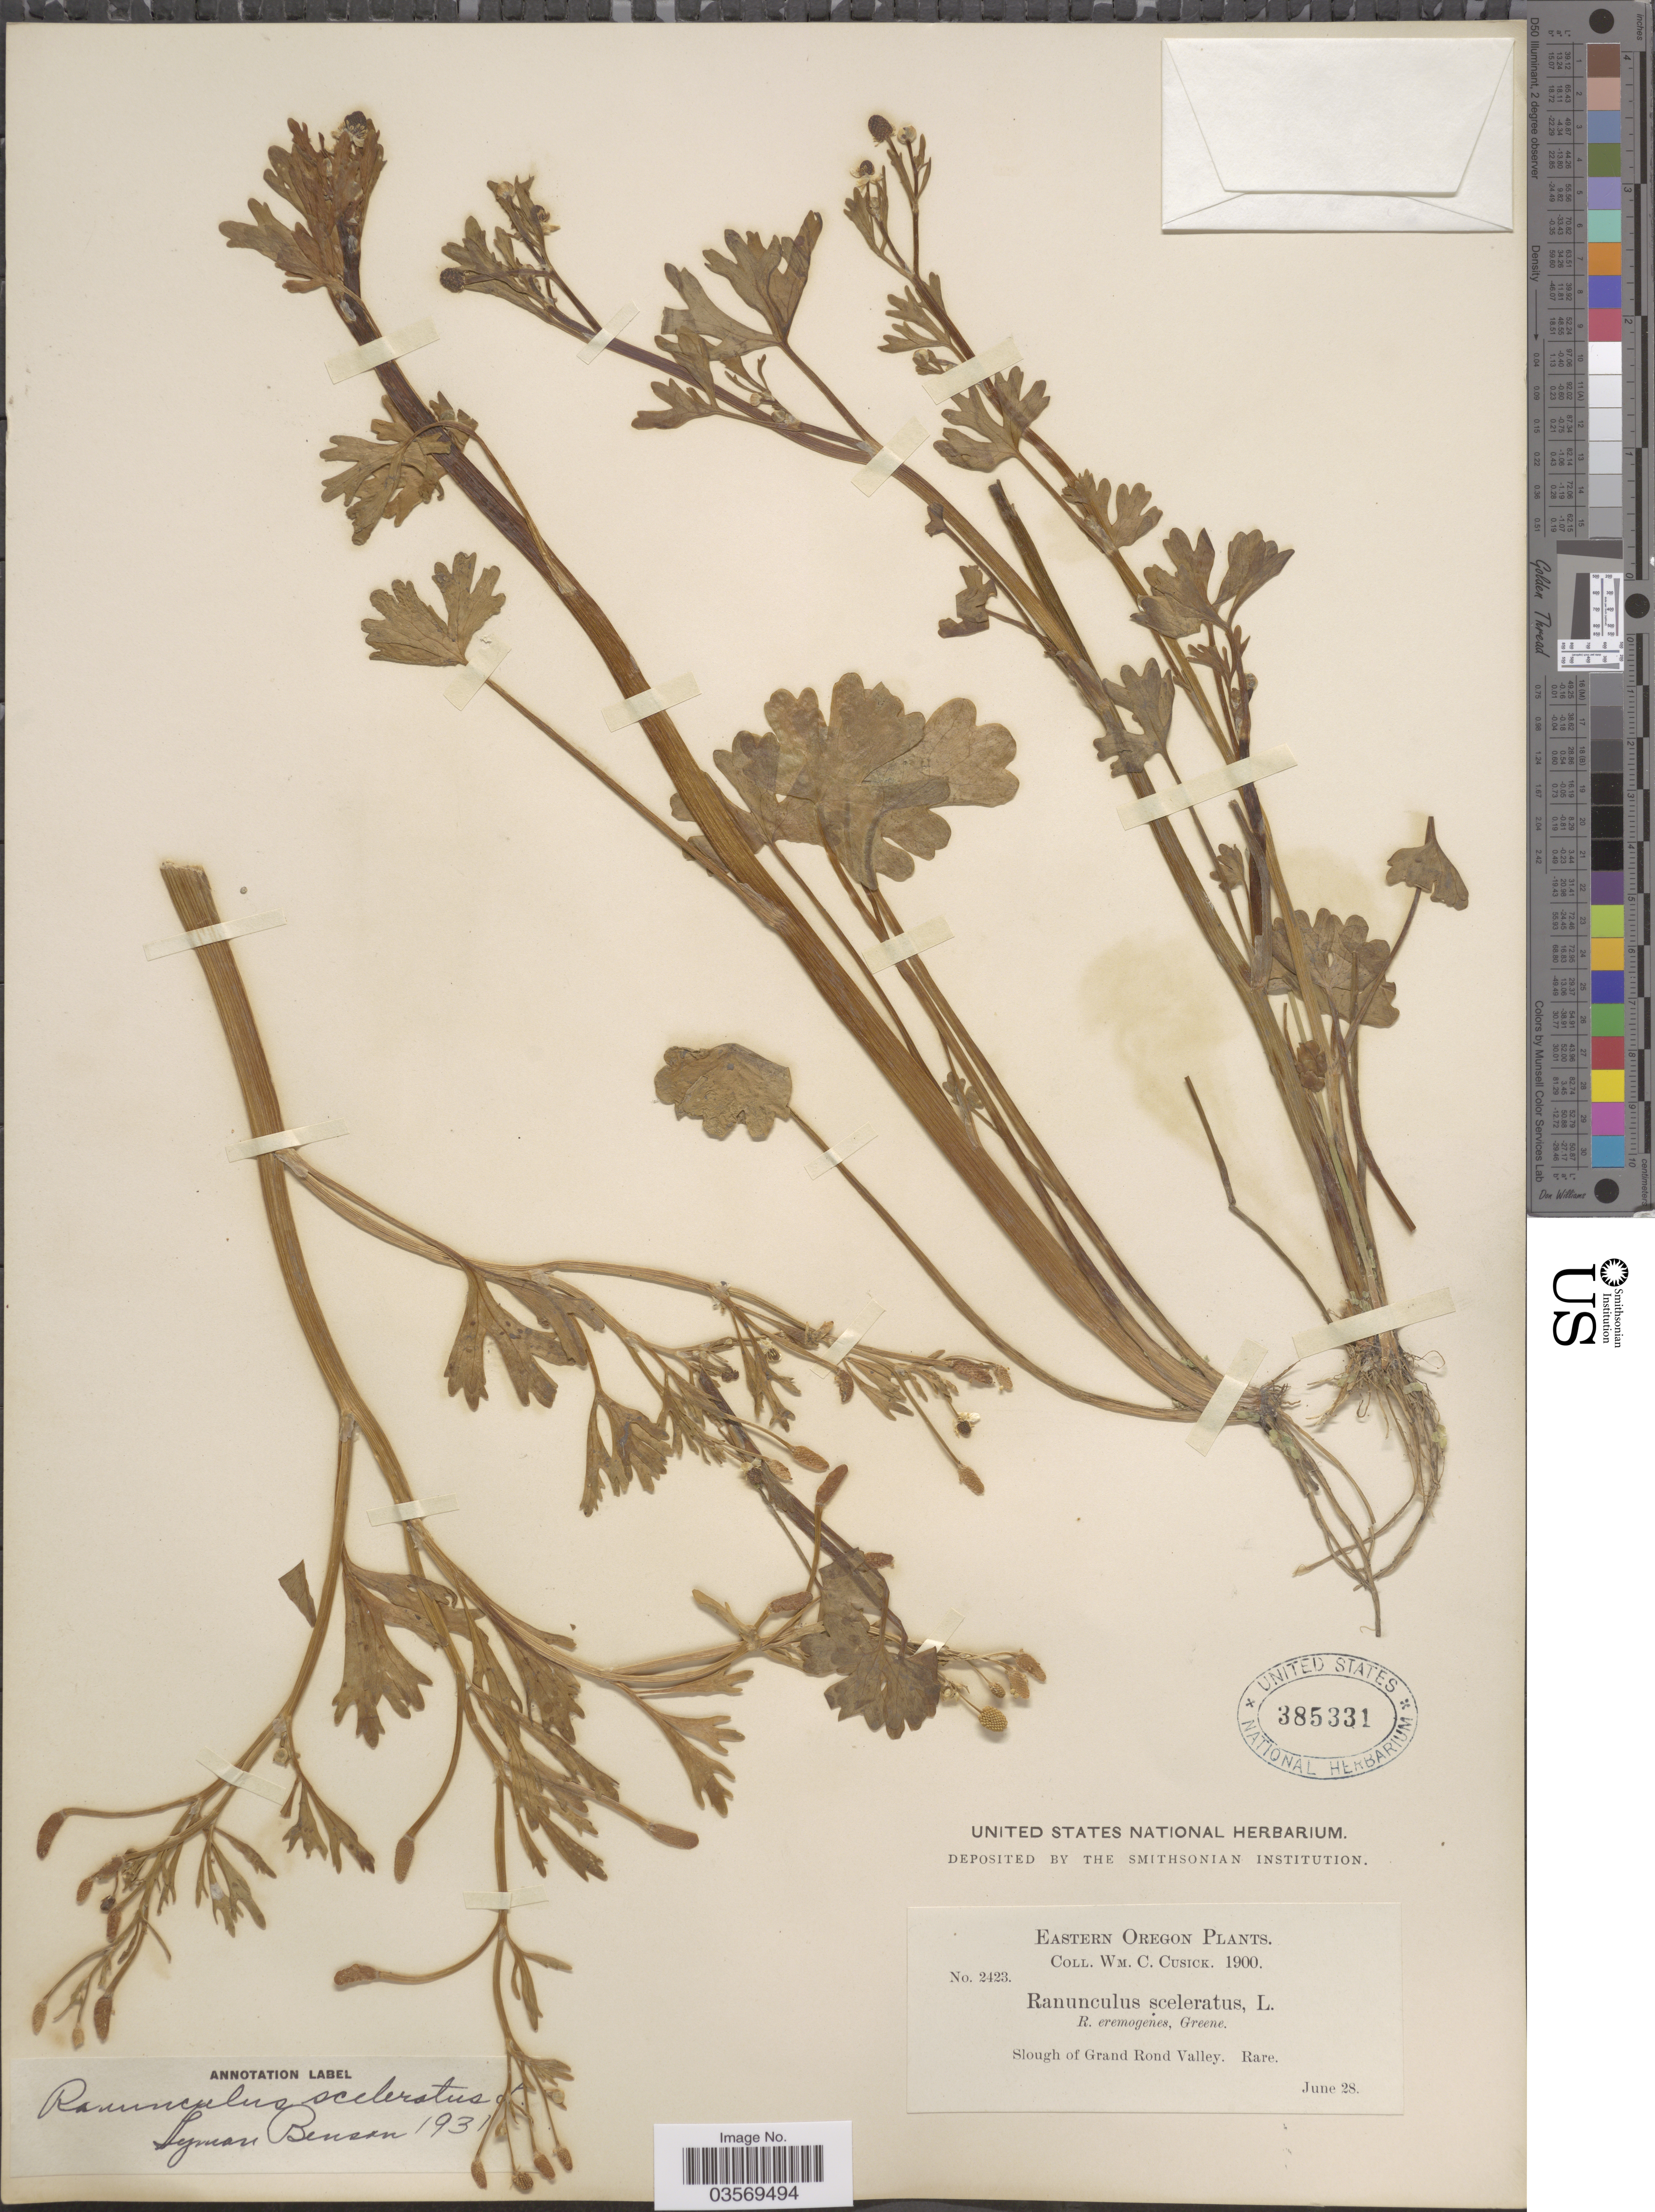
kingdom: Plantae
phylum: Tracheophyta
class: Magnoliopsida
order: Ranunculales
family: Ranunculaceae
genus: Ranunculus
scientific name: Ranunculus sceleratus var. multifidus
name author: Nutt.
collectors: W. C. Cusick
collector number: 2423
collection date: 1900-06-28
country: United States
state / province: Oregon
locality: Eastern Oregon. Slough of Grand Rond Valley.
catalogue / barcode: US 385331